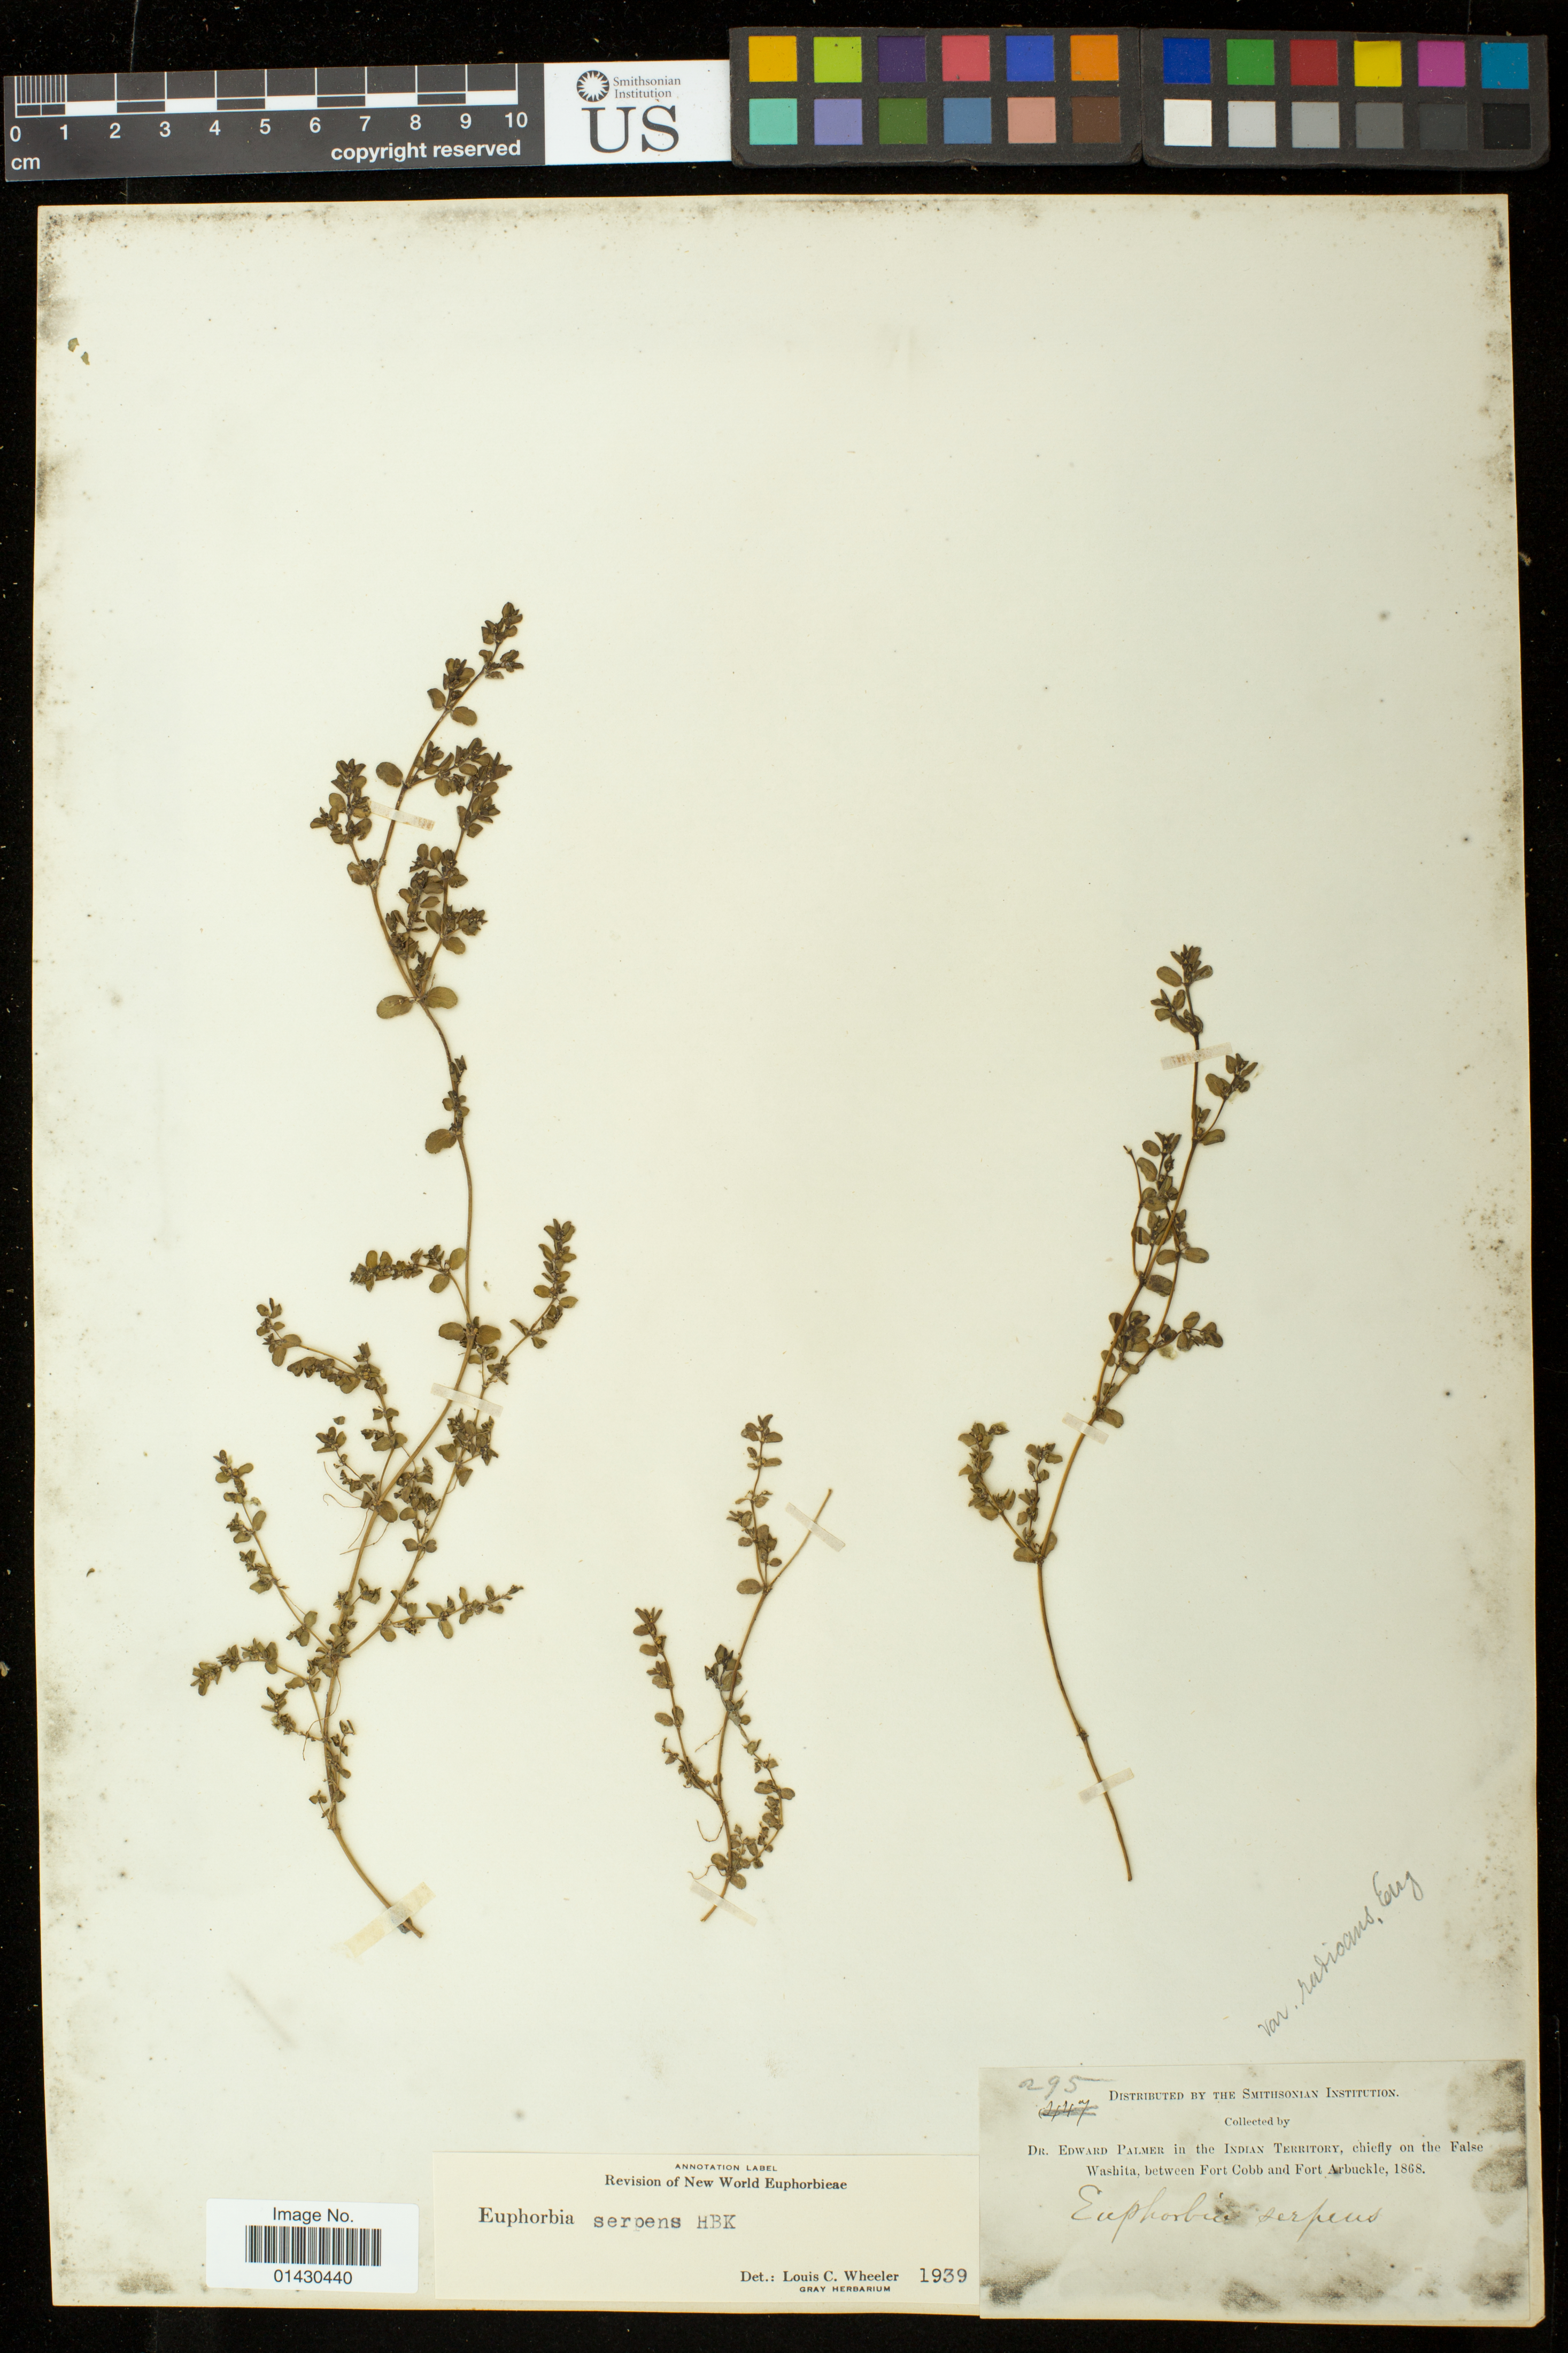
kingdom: Plantae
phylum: Tracheophyta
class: Magnoliopsida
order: Malpighiales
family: Euphorbiaceae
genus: Euphorbia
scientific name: Euphorbia serpens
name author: Kunth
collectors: E. Palmer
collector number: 295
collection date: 1868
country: United States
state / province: Oklahoma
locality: Indian Territory, chiefly on the False Washita, between Fort Cobb and Fort Arbuckle